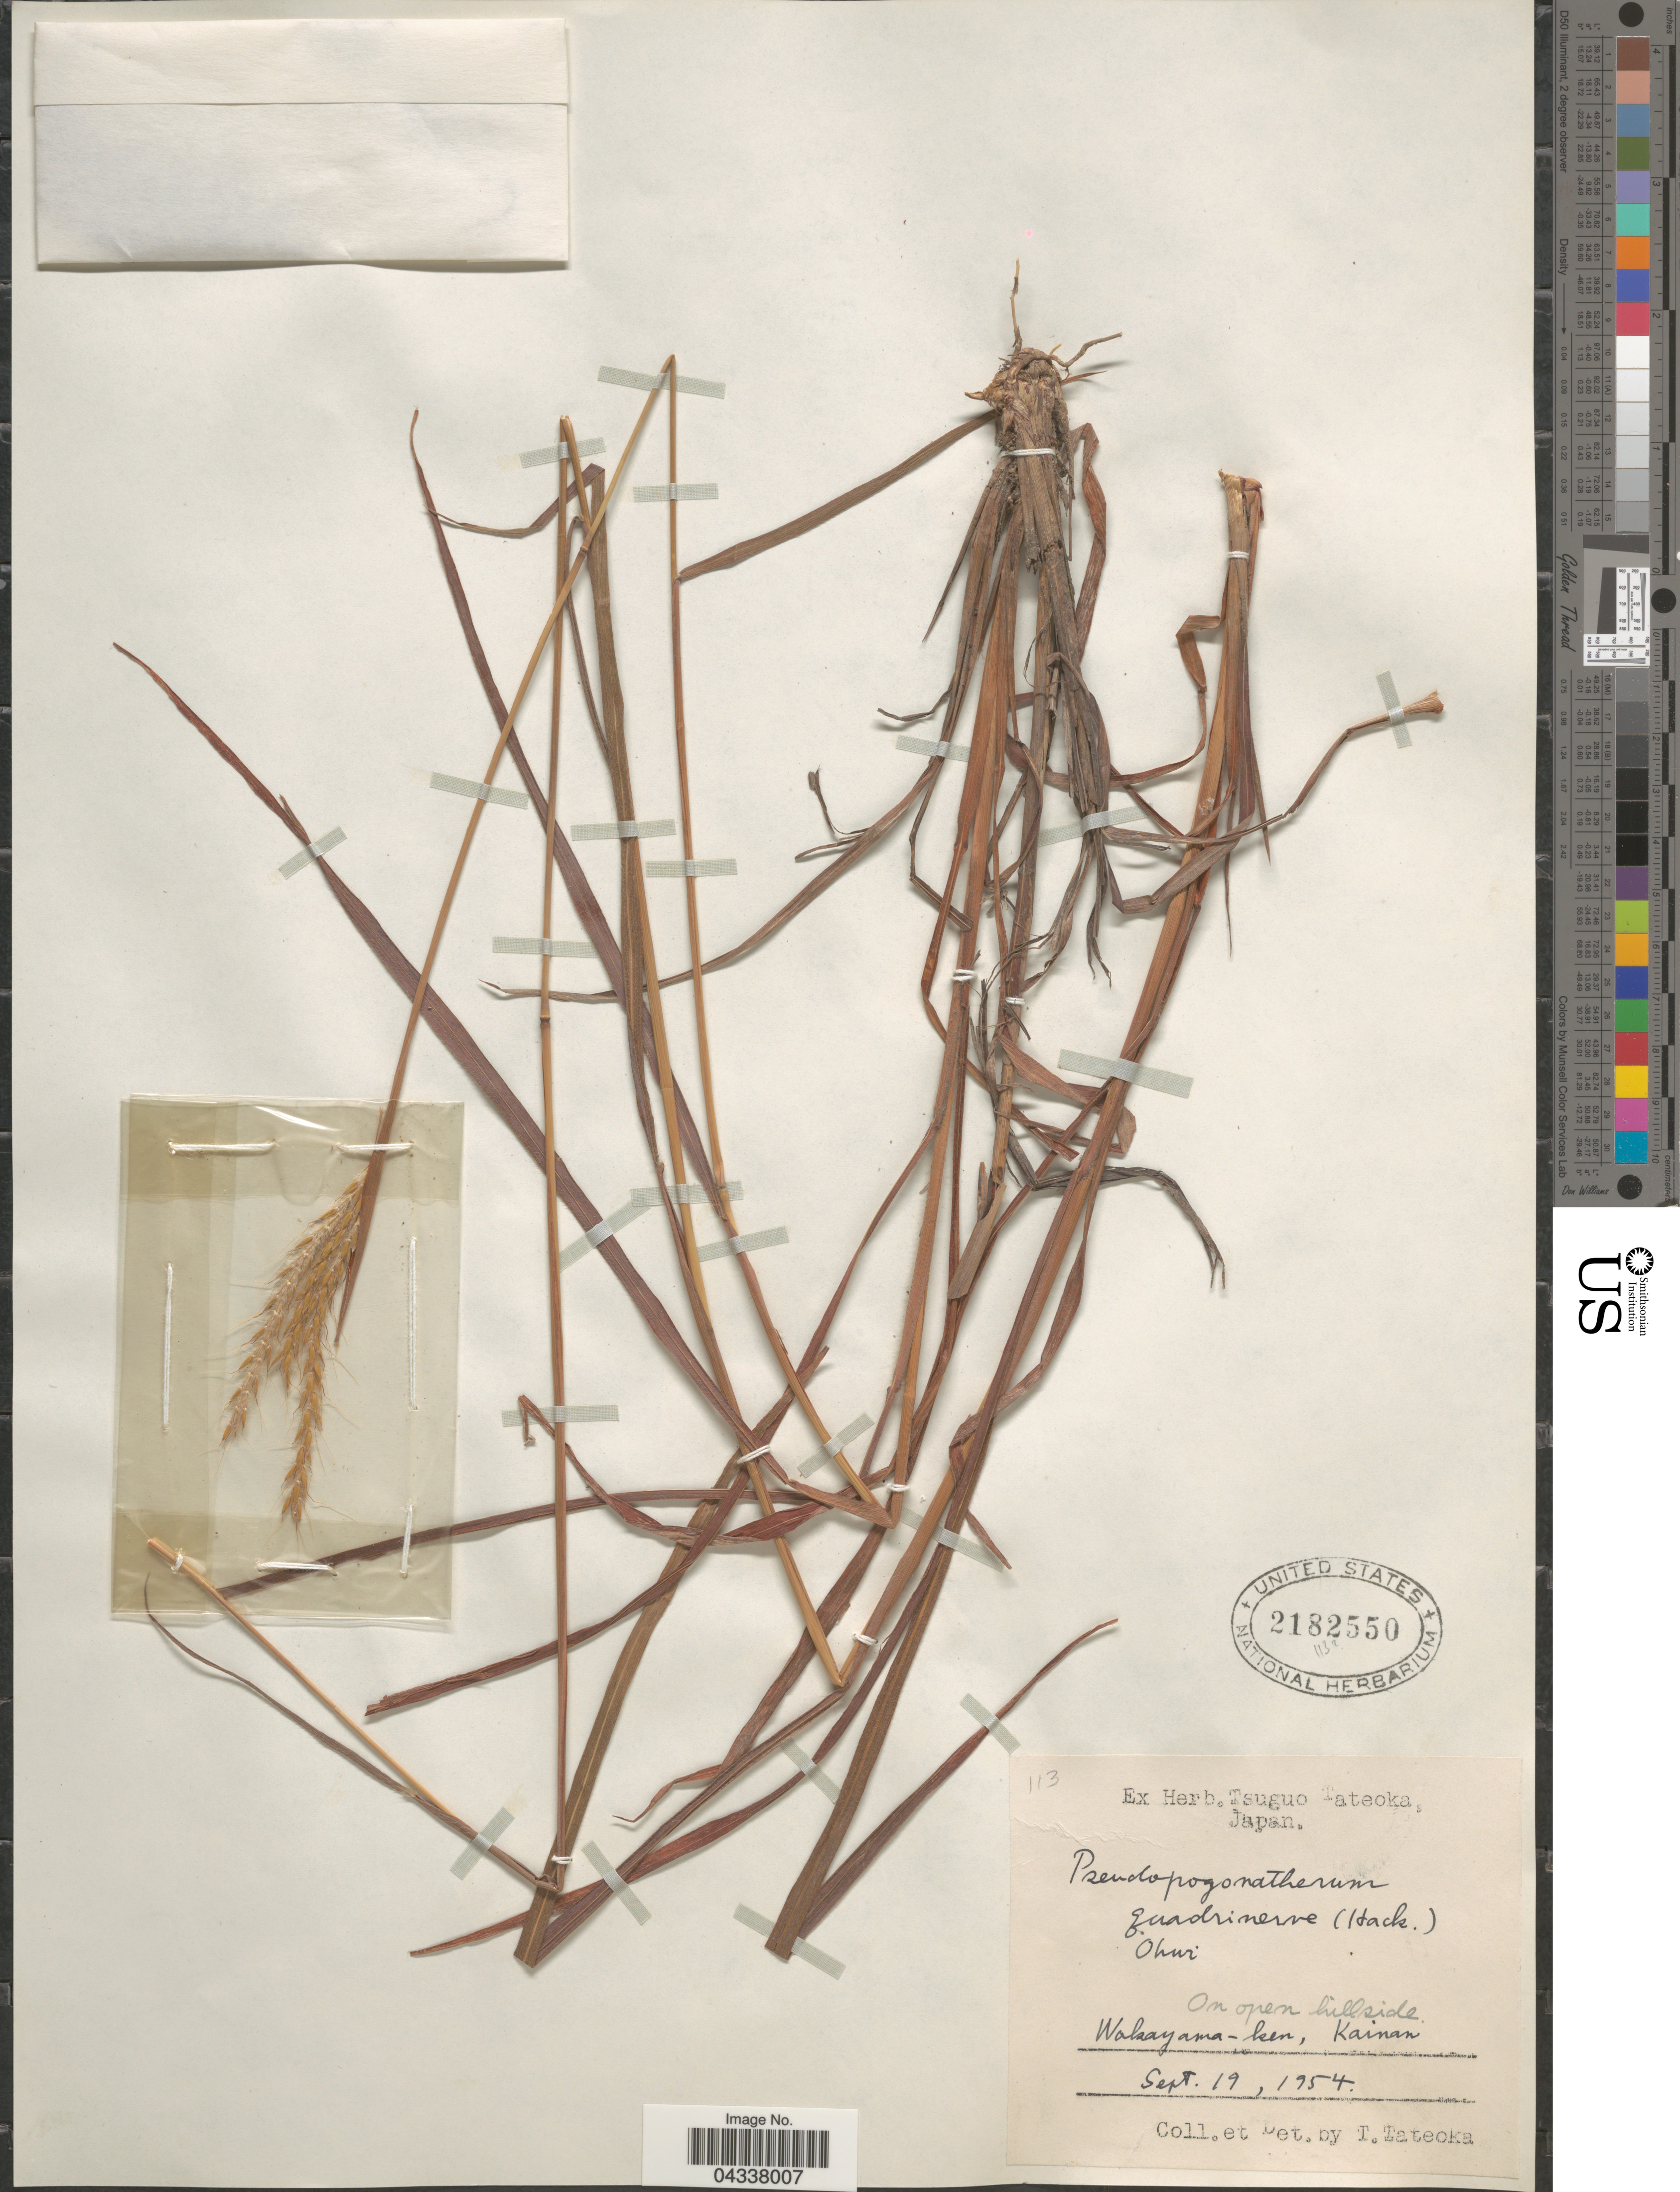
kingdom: Plantae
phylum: Tracheophyta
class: Liliopsida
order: Poales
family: Poaceae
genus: Pseudopogonatherum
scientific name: Pseudopogonatherum quadrinerve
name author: (Hack.) Ohwi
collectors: T. Tateoka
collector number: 113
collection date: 1954-09-19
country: Japan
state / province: Wakayama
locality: On open hillside. Wakayama-ken, Kainan.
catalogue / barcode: US 2182550